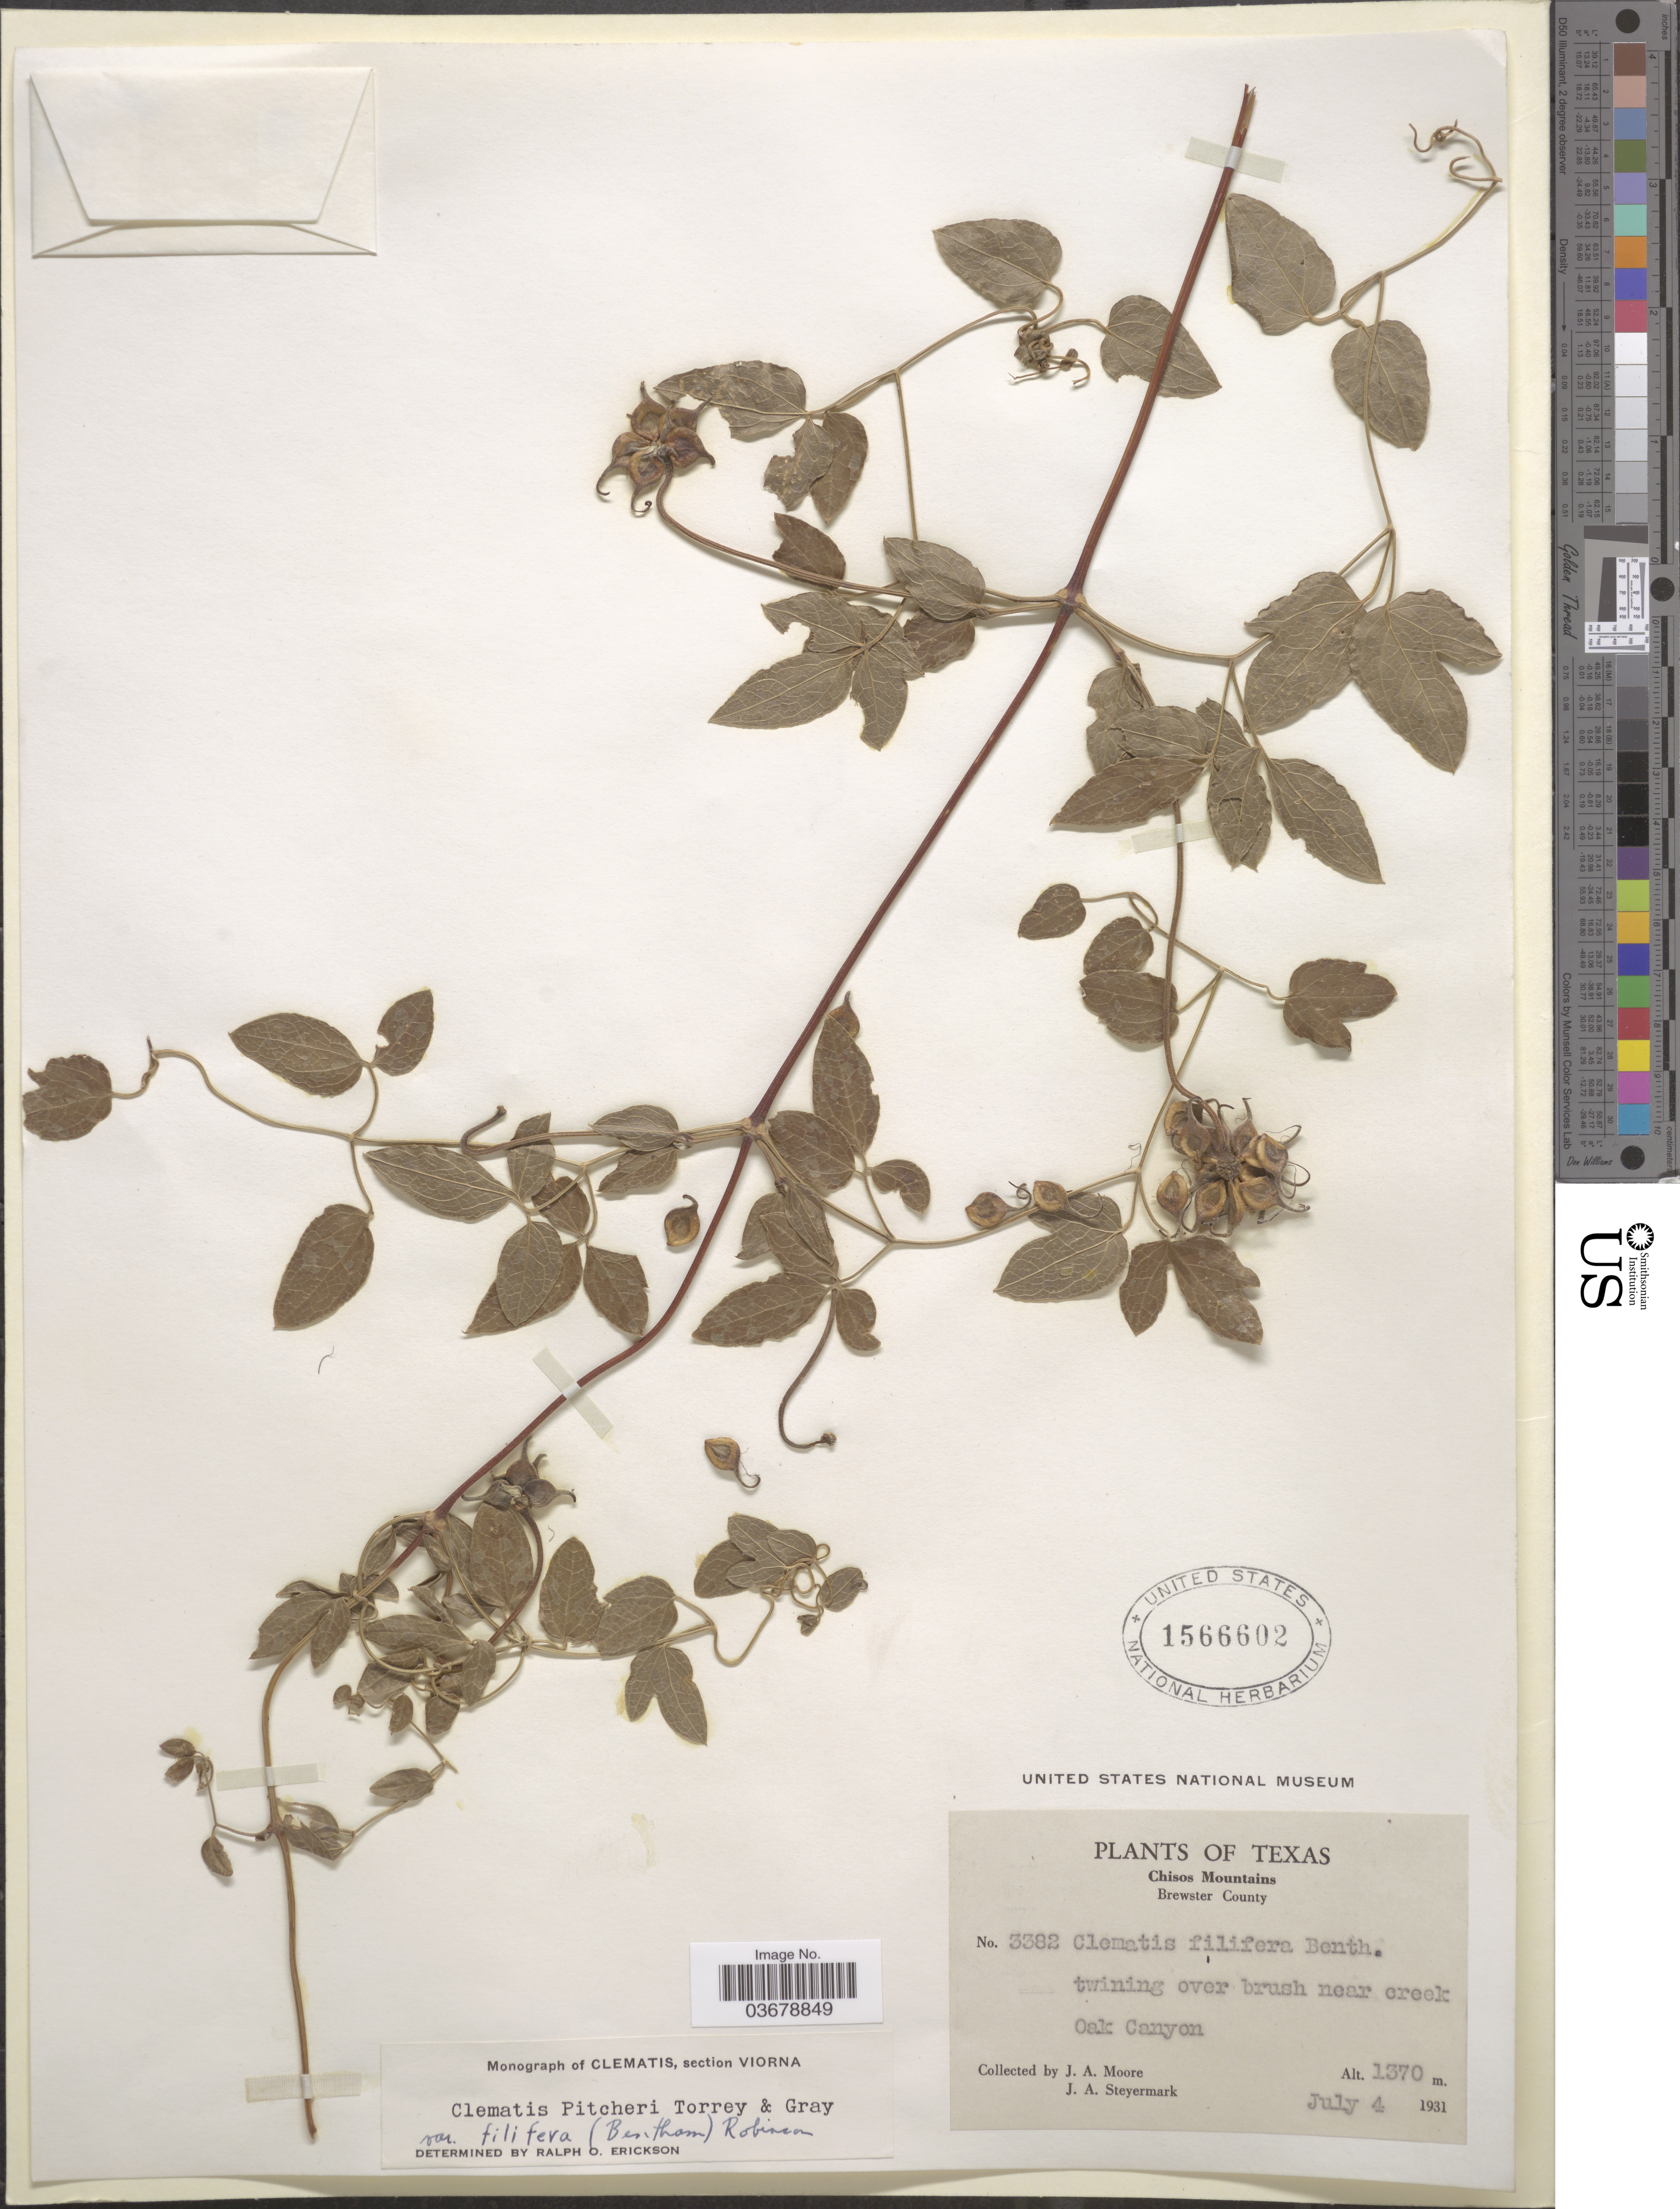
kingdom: Plantae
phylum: Tracheophyta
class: Magnoliopsida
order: Ranunculales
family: Ranunculaceae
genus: Clematis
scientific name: Clematis viorna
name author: L.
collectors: J. A. Moore & J. Steyermark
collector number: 3382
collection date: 1931-07-04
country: United States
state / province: Texas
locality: Chisos Mountains. Brewster County. Near creek Oak Canyon.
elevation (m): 1370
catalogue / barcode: US 1566602